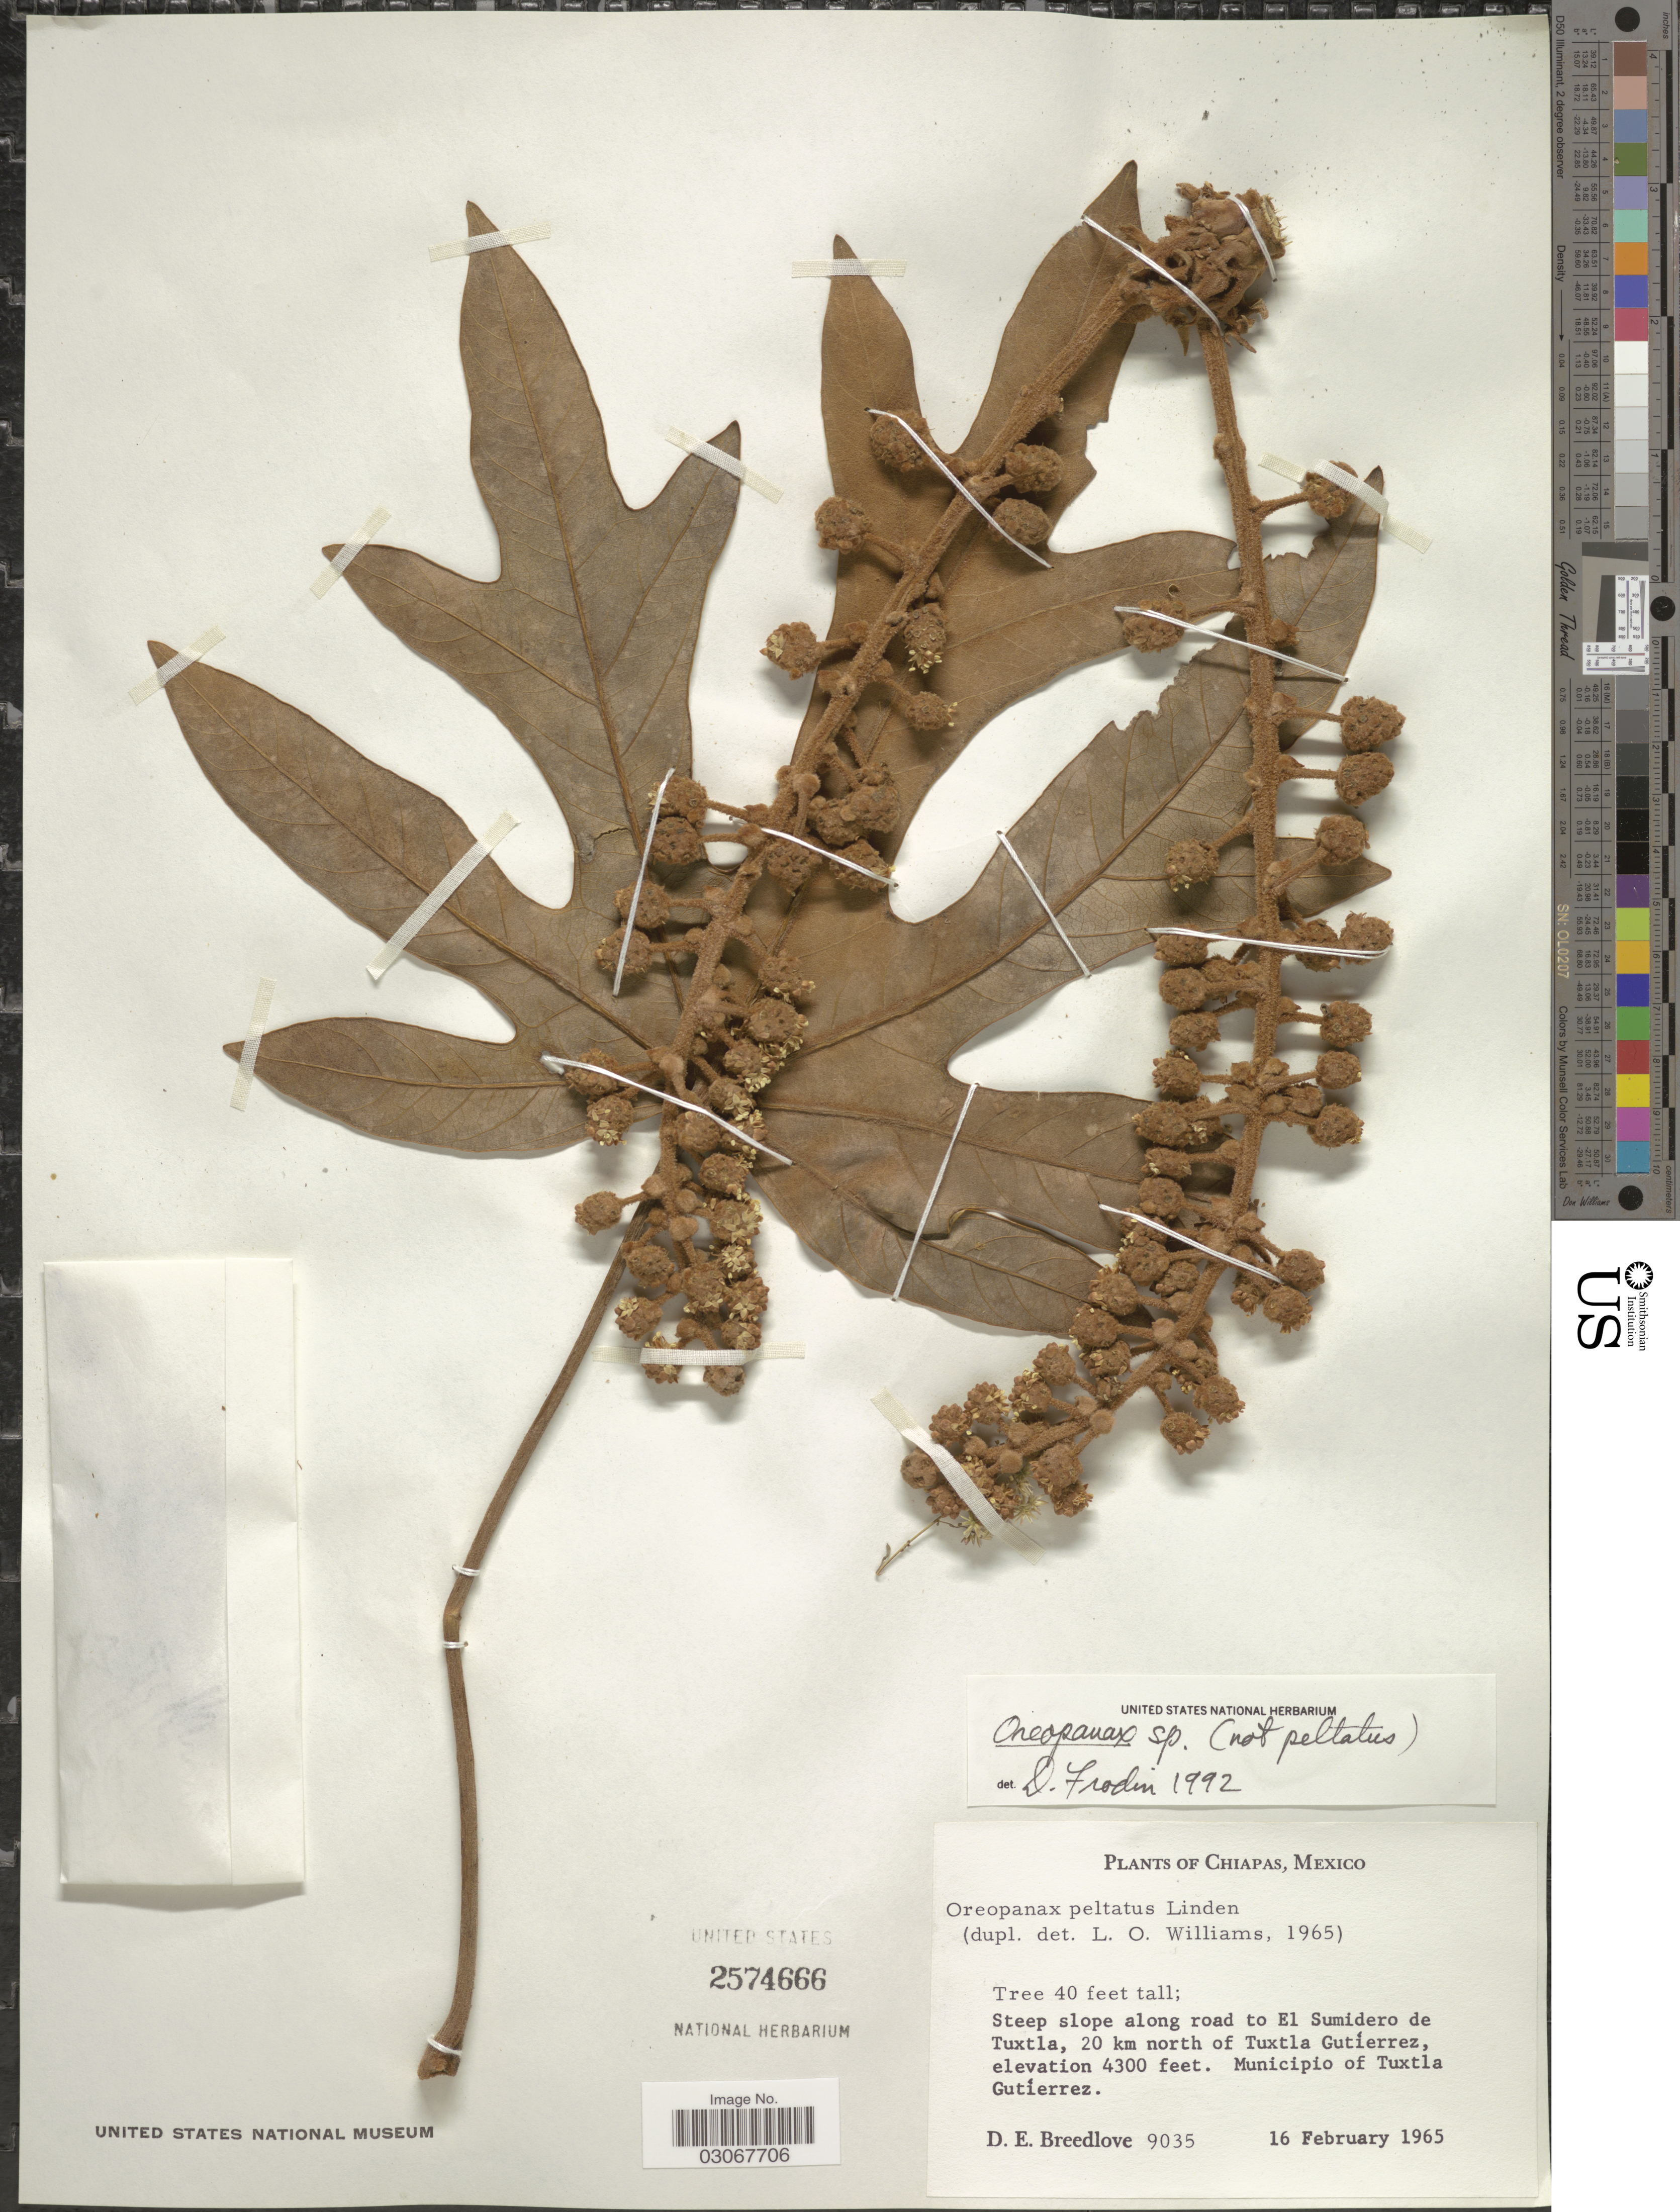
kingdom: Plantae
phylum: Tracheophyta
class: Magnoliopsida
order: Apiales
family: Araliaceae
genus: Oreopanax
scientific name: Oreopanax sp.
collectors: D. E. Breedlove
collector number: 9035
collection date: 1965-02-16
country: Mexico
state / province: Chiapas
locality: Steep slope along road to El Sumidero de Tuxtla, 20 km north of Tuxtla Gutíerrez. Municipio of Tuxtla Gutíerrez.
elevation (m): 1311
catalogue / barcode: US 2574666